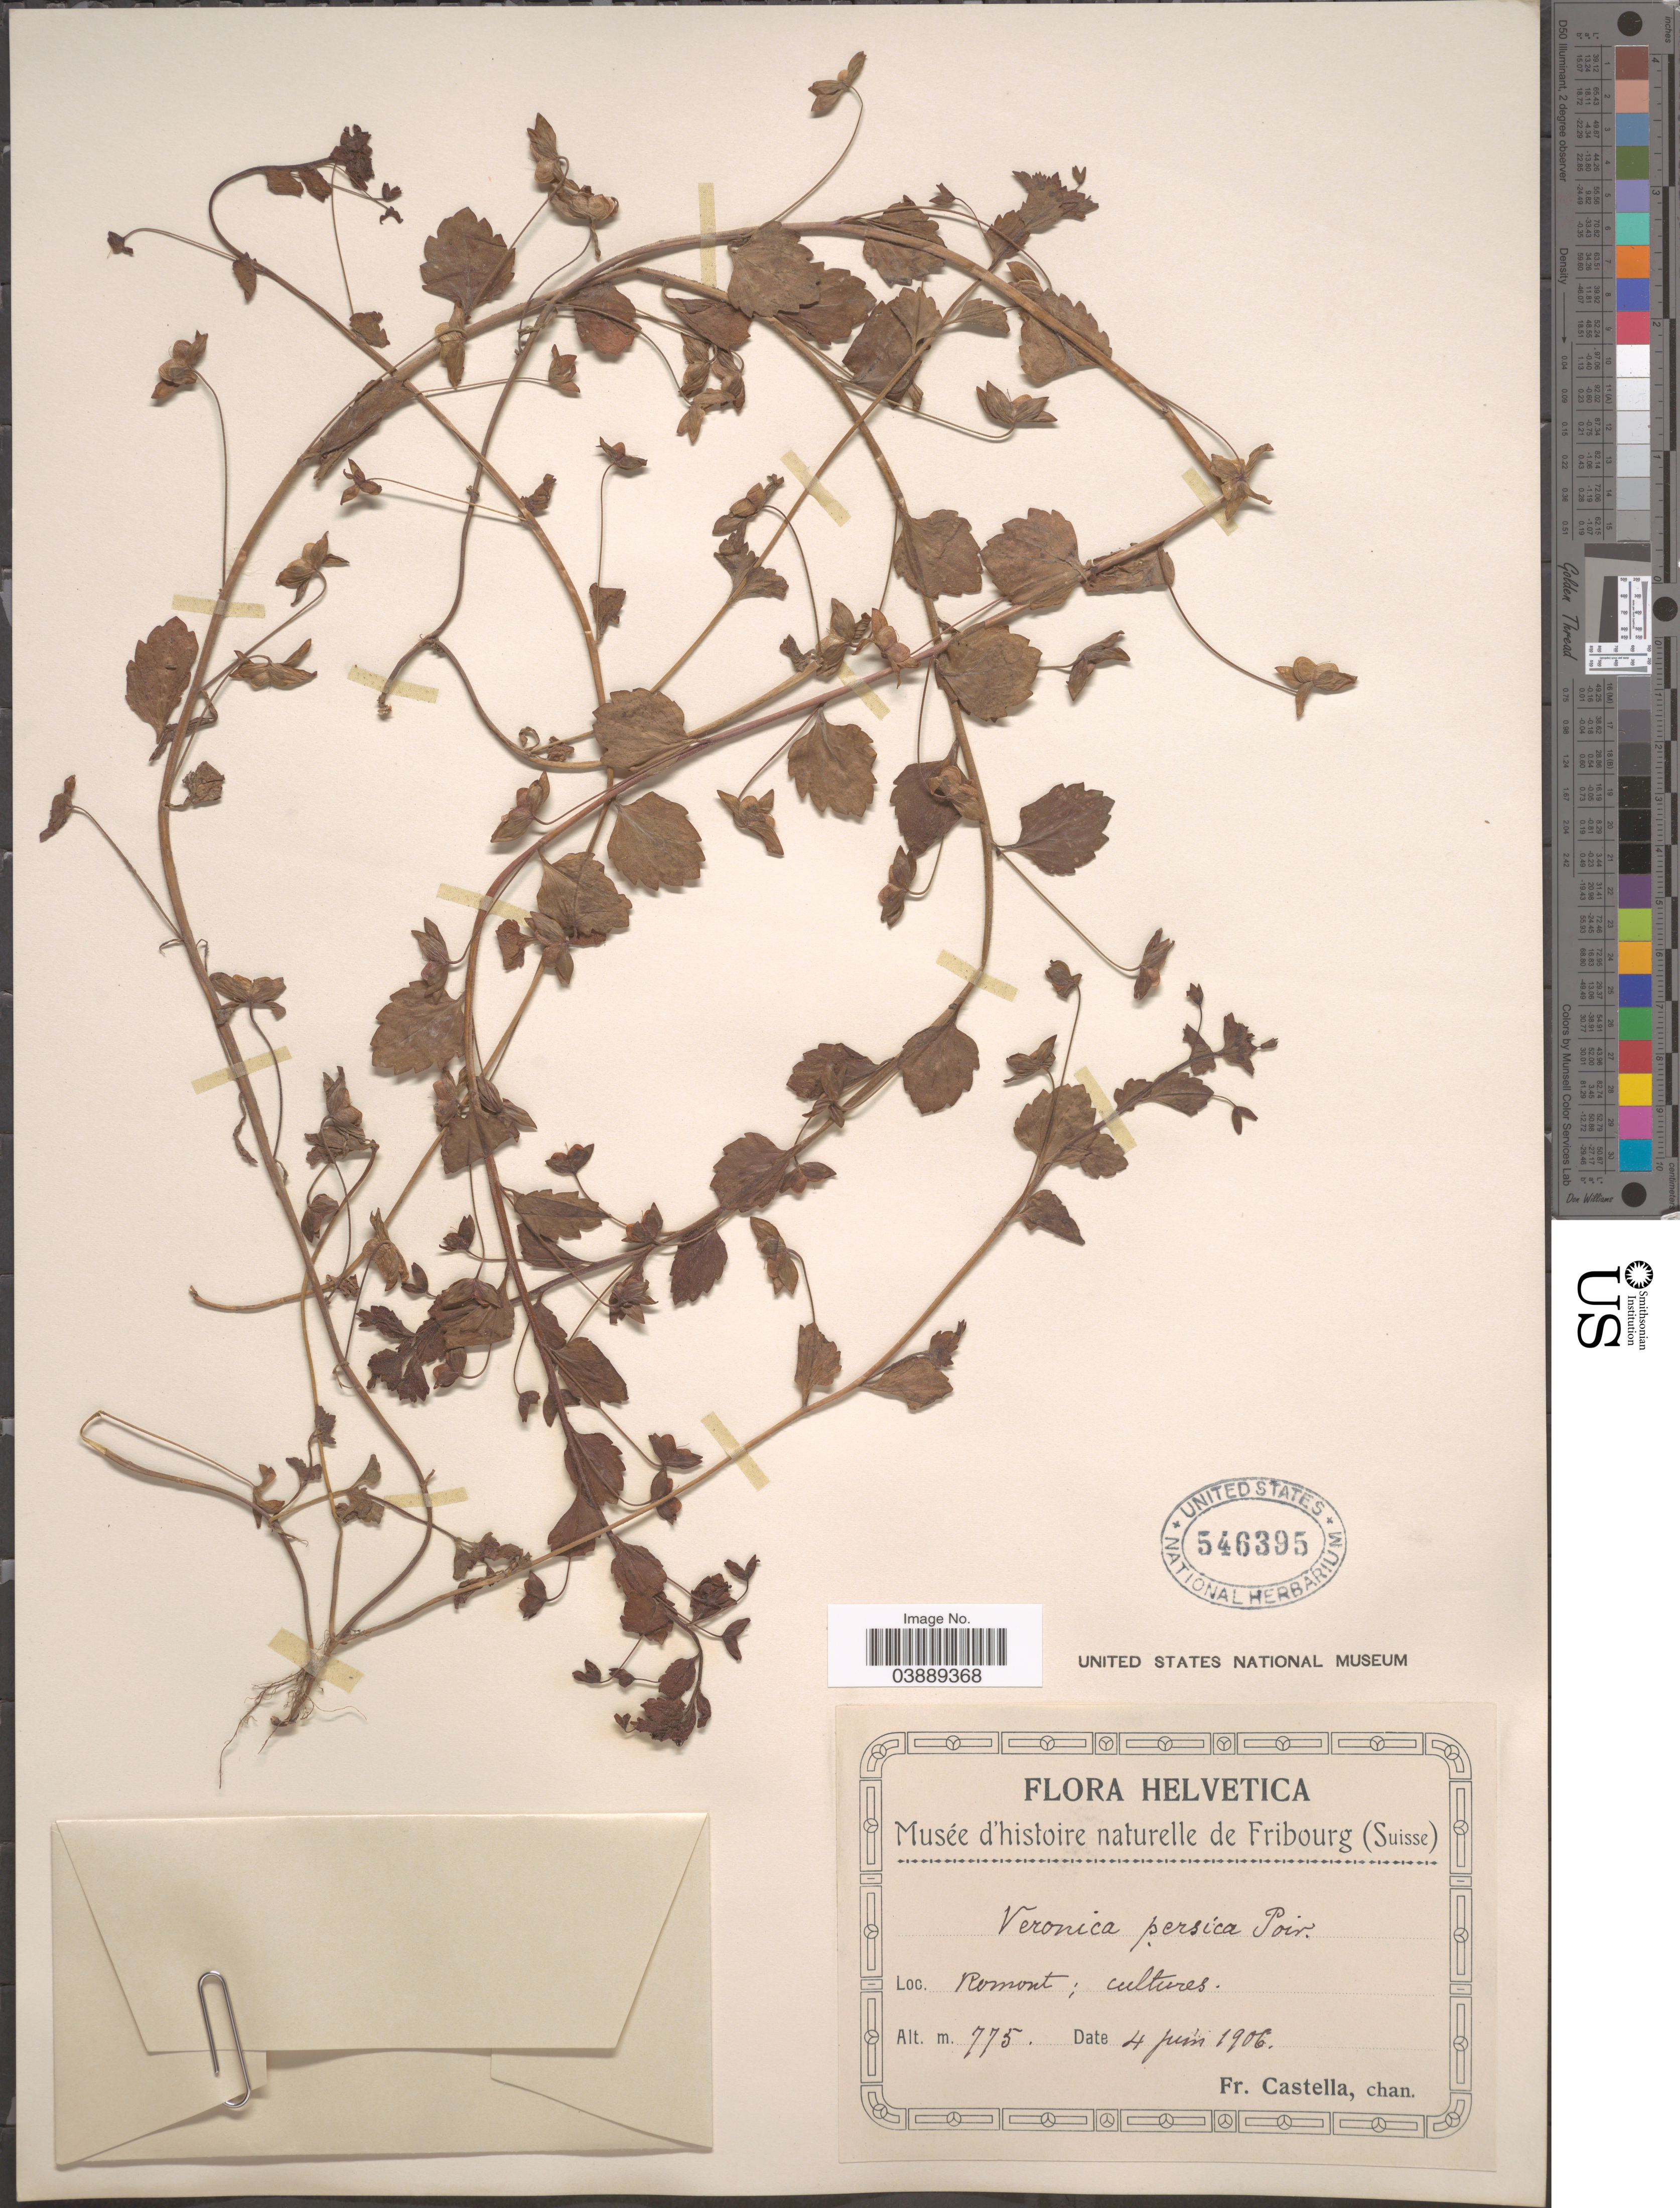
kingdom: Plantae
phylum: Tracheophyta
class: Magnoliopsida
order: Lamiales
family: Plantaginaceae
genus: Veronica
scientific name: Veronica persica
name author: Poir.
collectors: Fr. Castella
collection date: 1906-06-04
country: Switzerland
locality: Helvetica. Romont.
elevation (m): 775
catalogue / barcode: US 546395